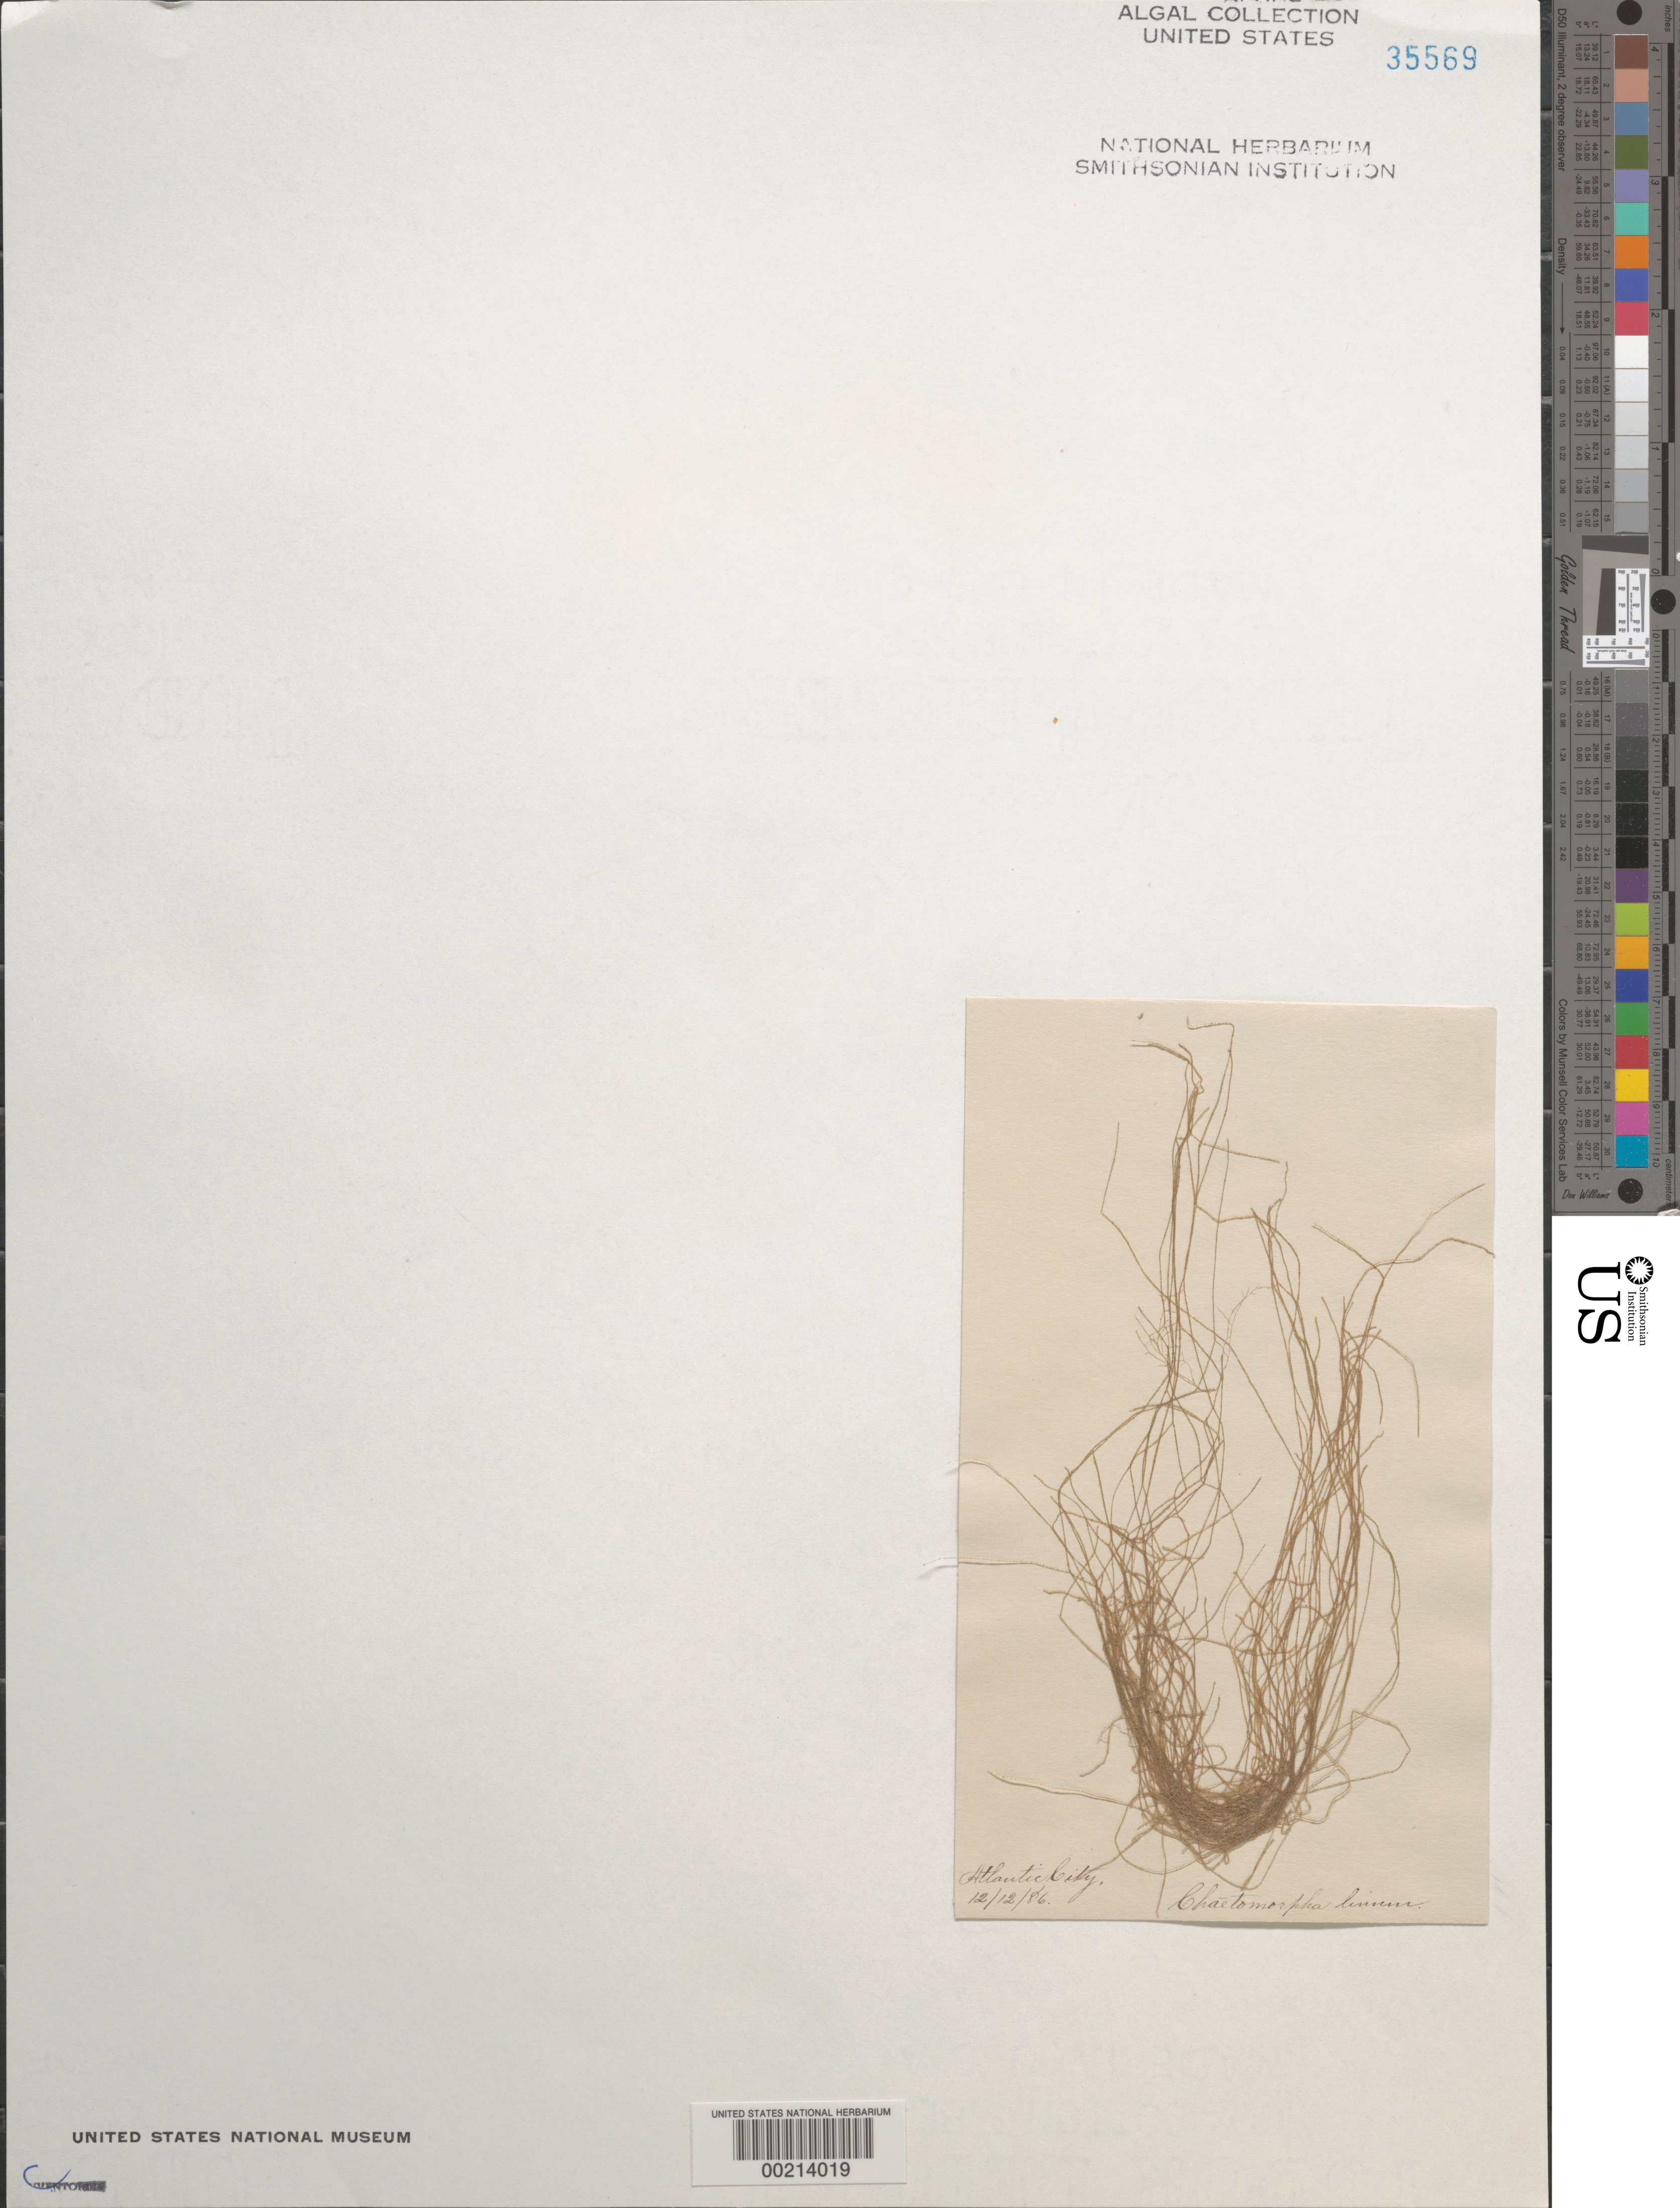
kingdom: Plantae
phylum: Chlorophyta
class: Ulvophyceae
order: Cladophorales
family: Cladophoraceae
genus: Chaetomorpha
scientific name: Chaetomorpha linum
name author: (O.F. Muell.) Kütz.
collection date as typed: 12 Dec 1886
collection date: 1886-12-12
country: United States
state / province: New Jersey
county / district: Atlantic County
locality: Atlantic City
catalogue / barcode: US 35569